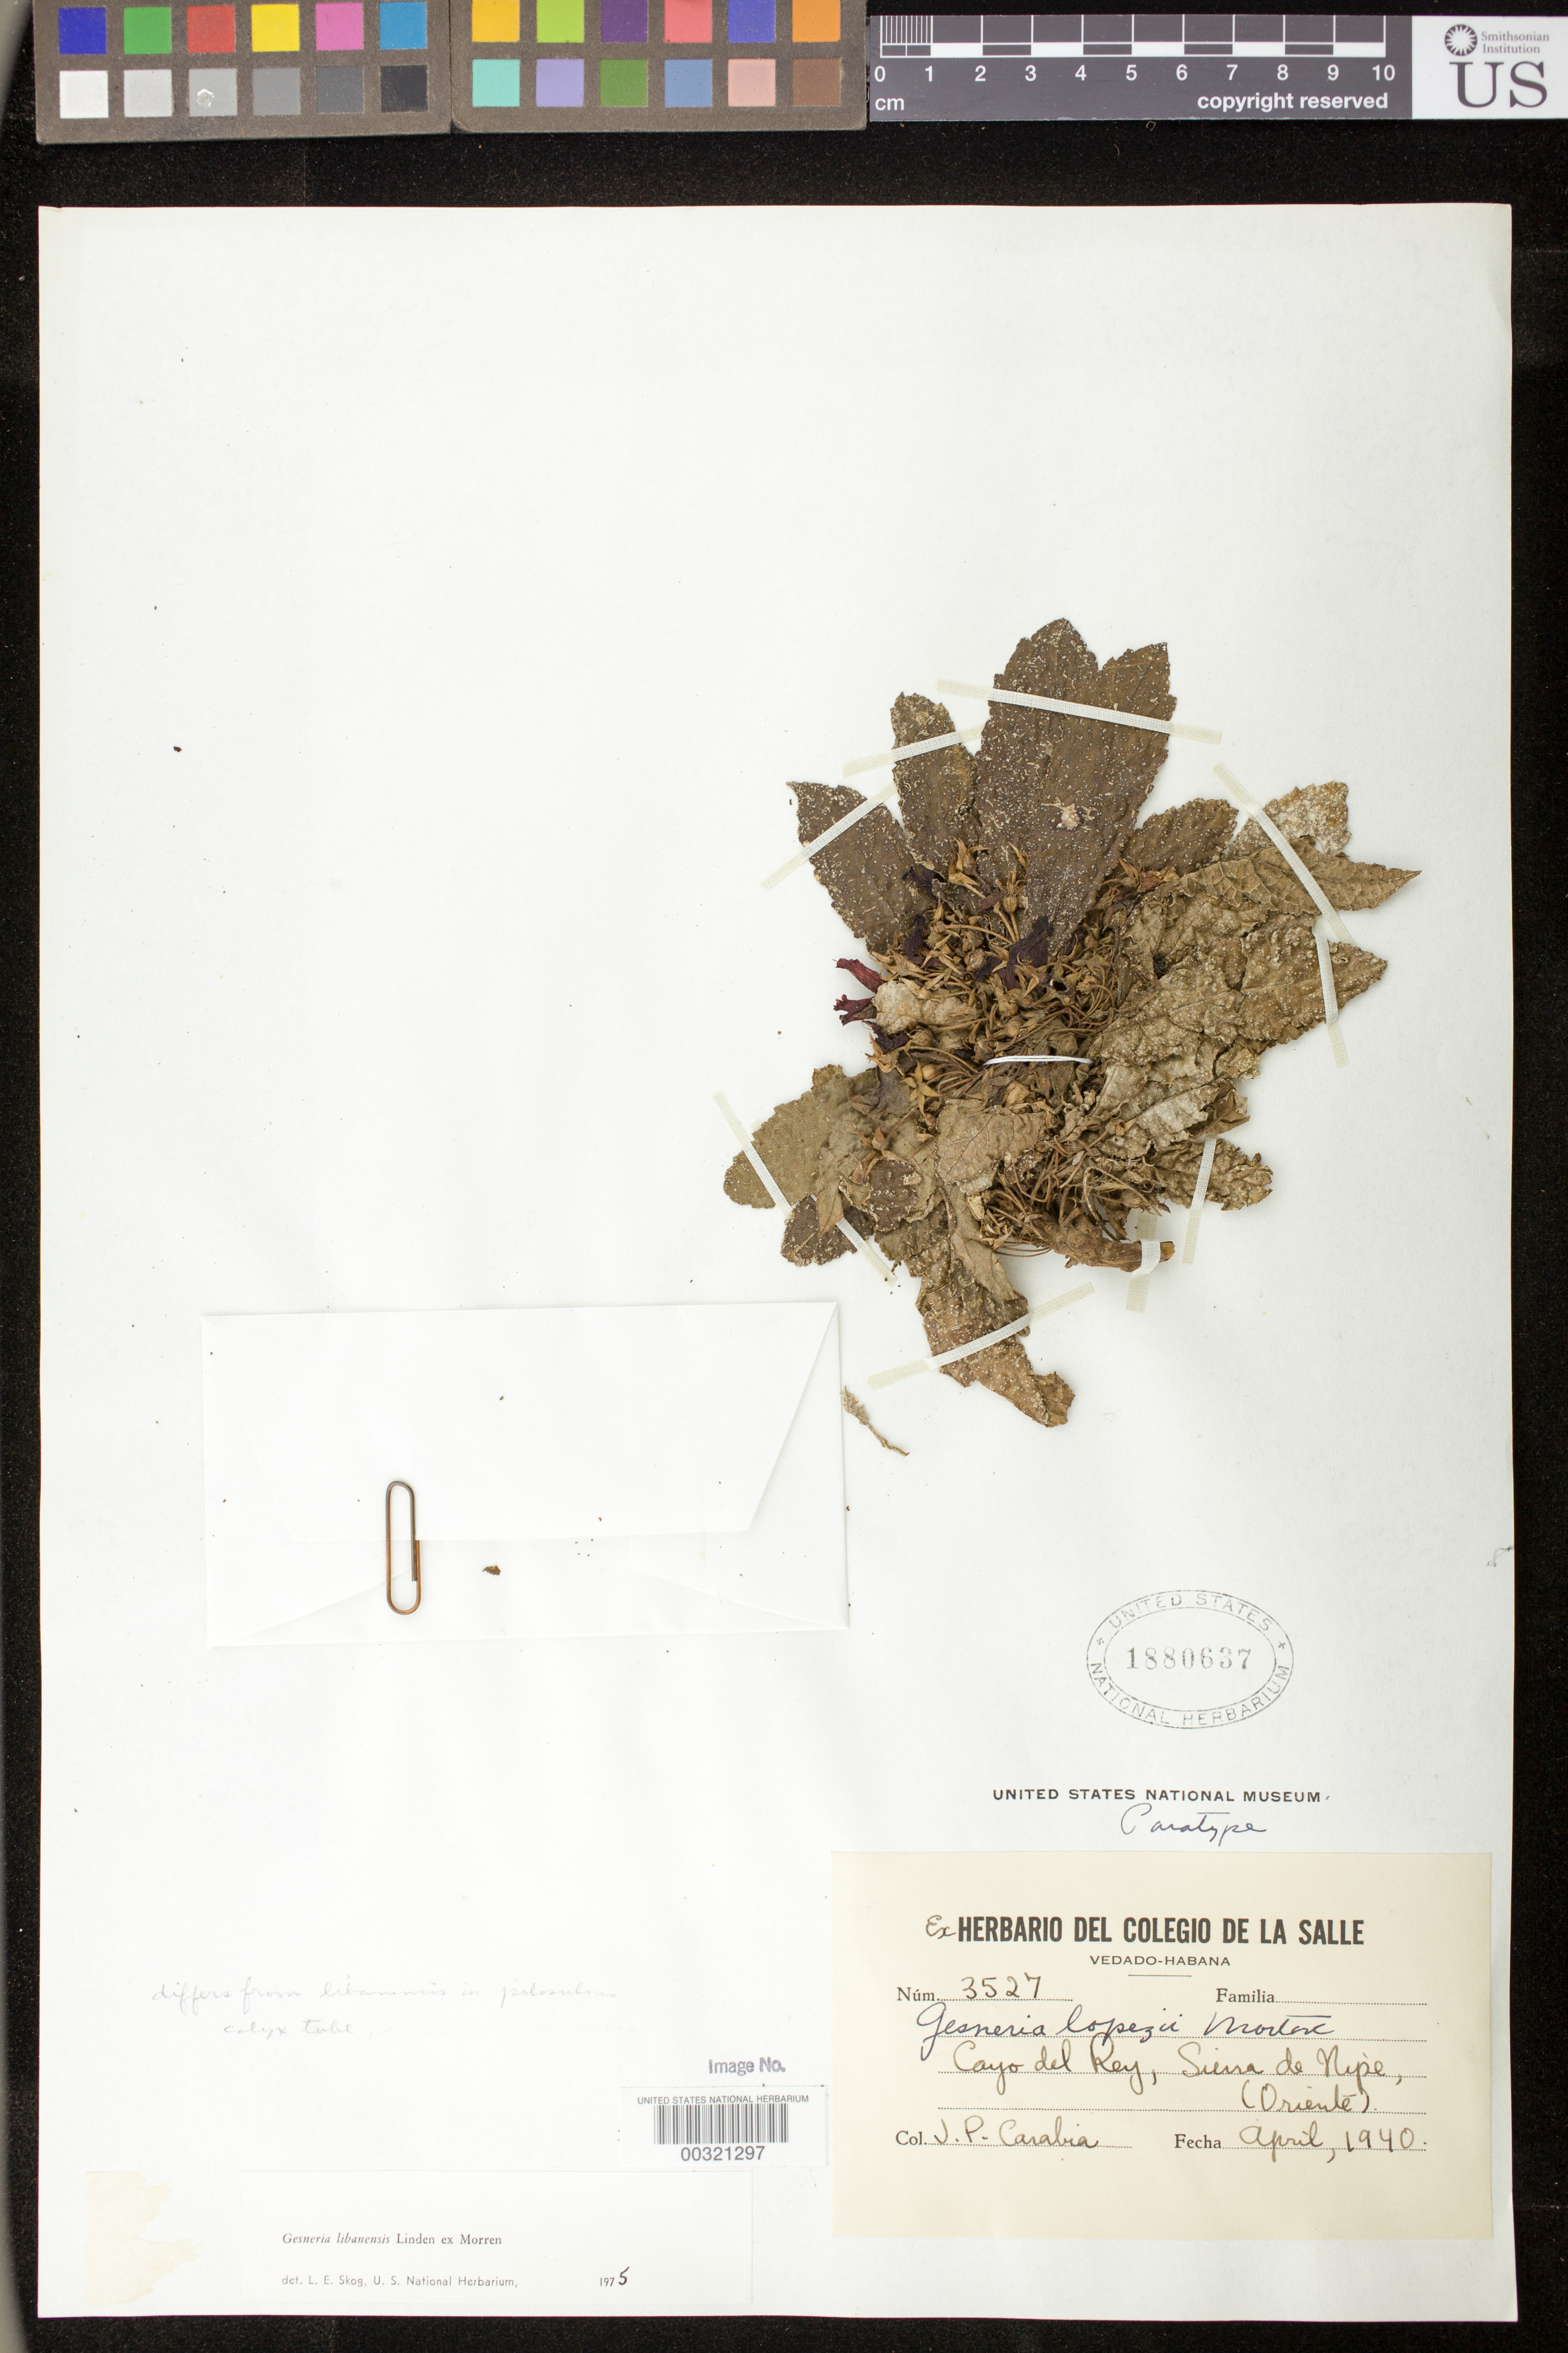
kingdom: Plantae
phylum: Tracheophyta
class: Magnoliopsida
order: Lamiales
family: Gesneriaceae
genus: Gesneria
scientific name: Gesneria libanensis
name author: Linden ex C. Morren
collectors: J. Carabia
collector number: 3527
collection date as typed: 16 Apr 1940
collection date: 1940-04-16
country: Cuba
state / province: Oriente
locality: Sierra de Nipe, Farrallones de Cayo del Rey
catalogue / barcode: US 1880637